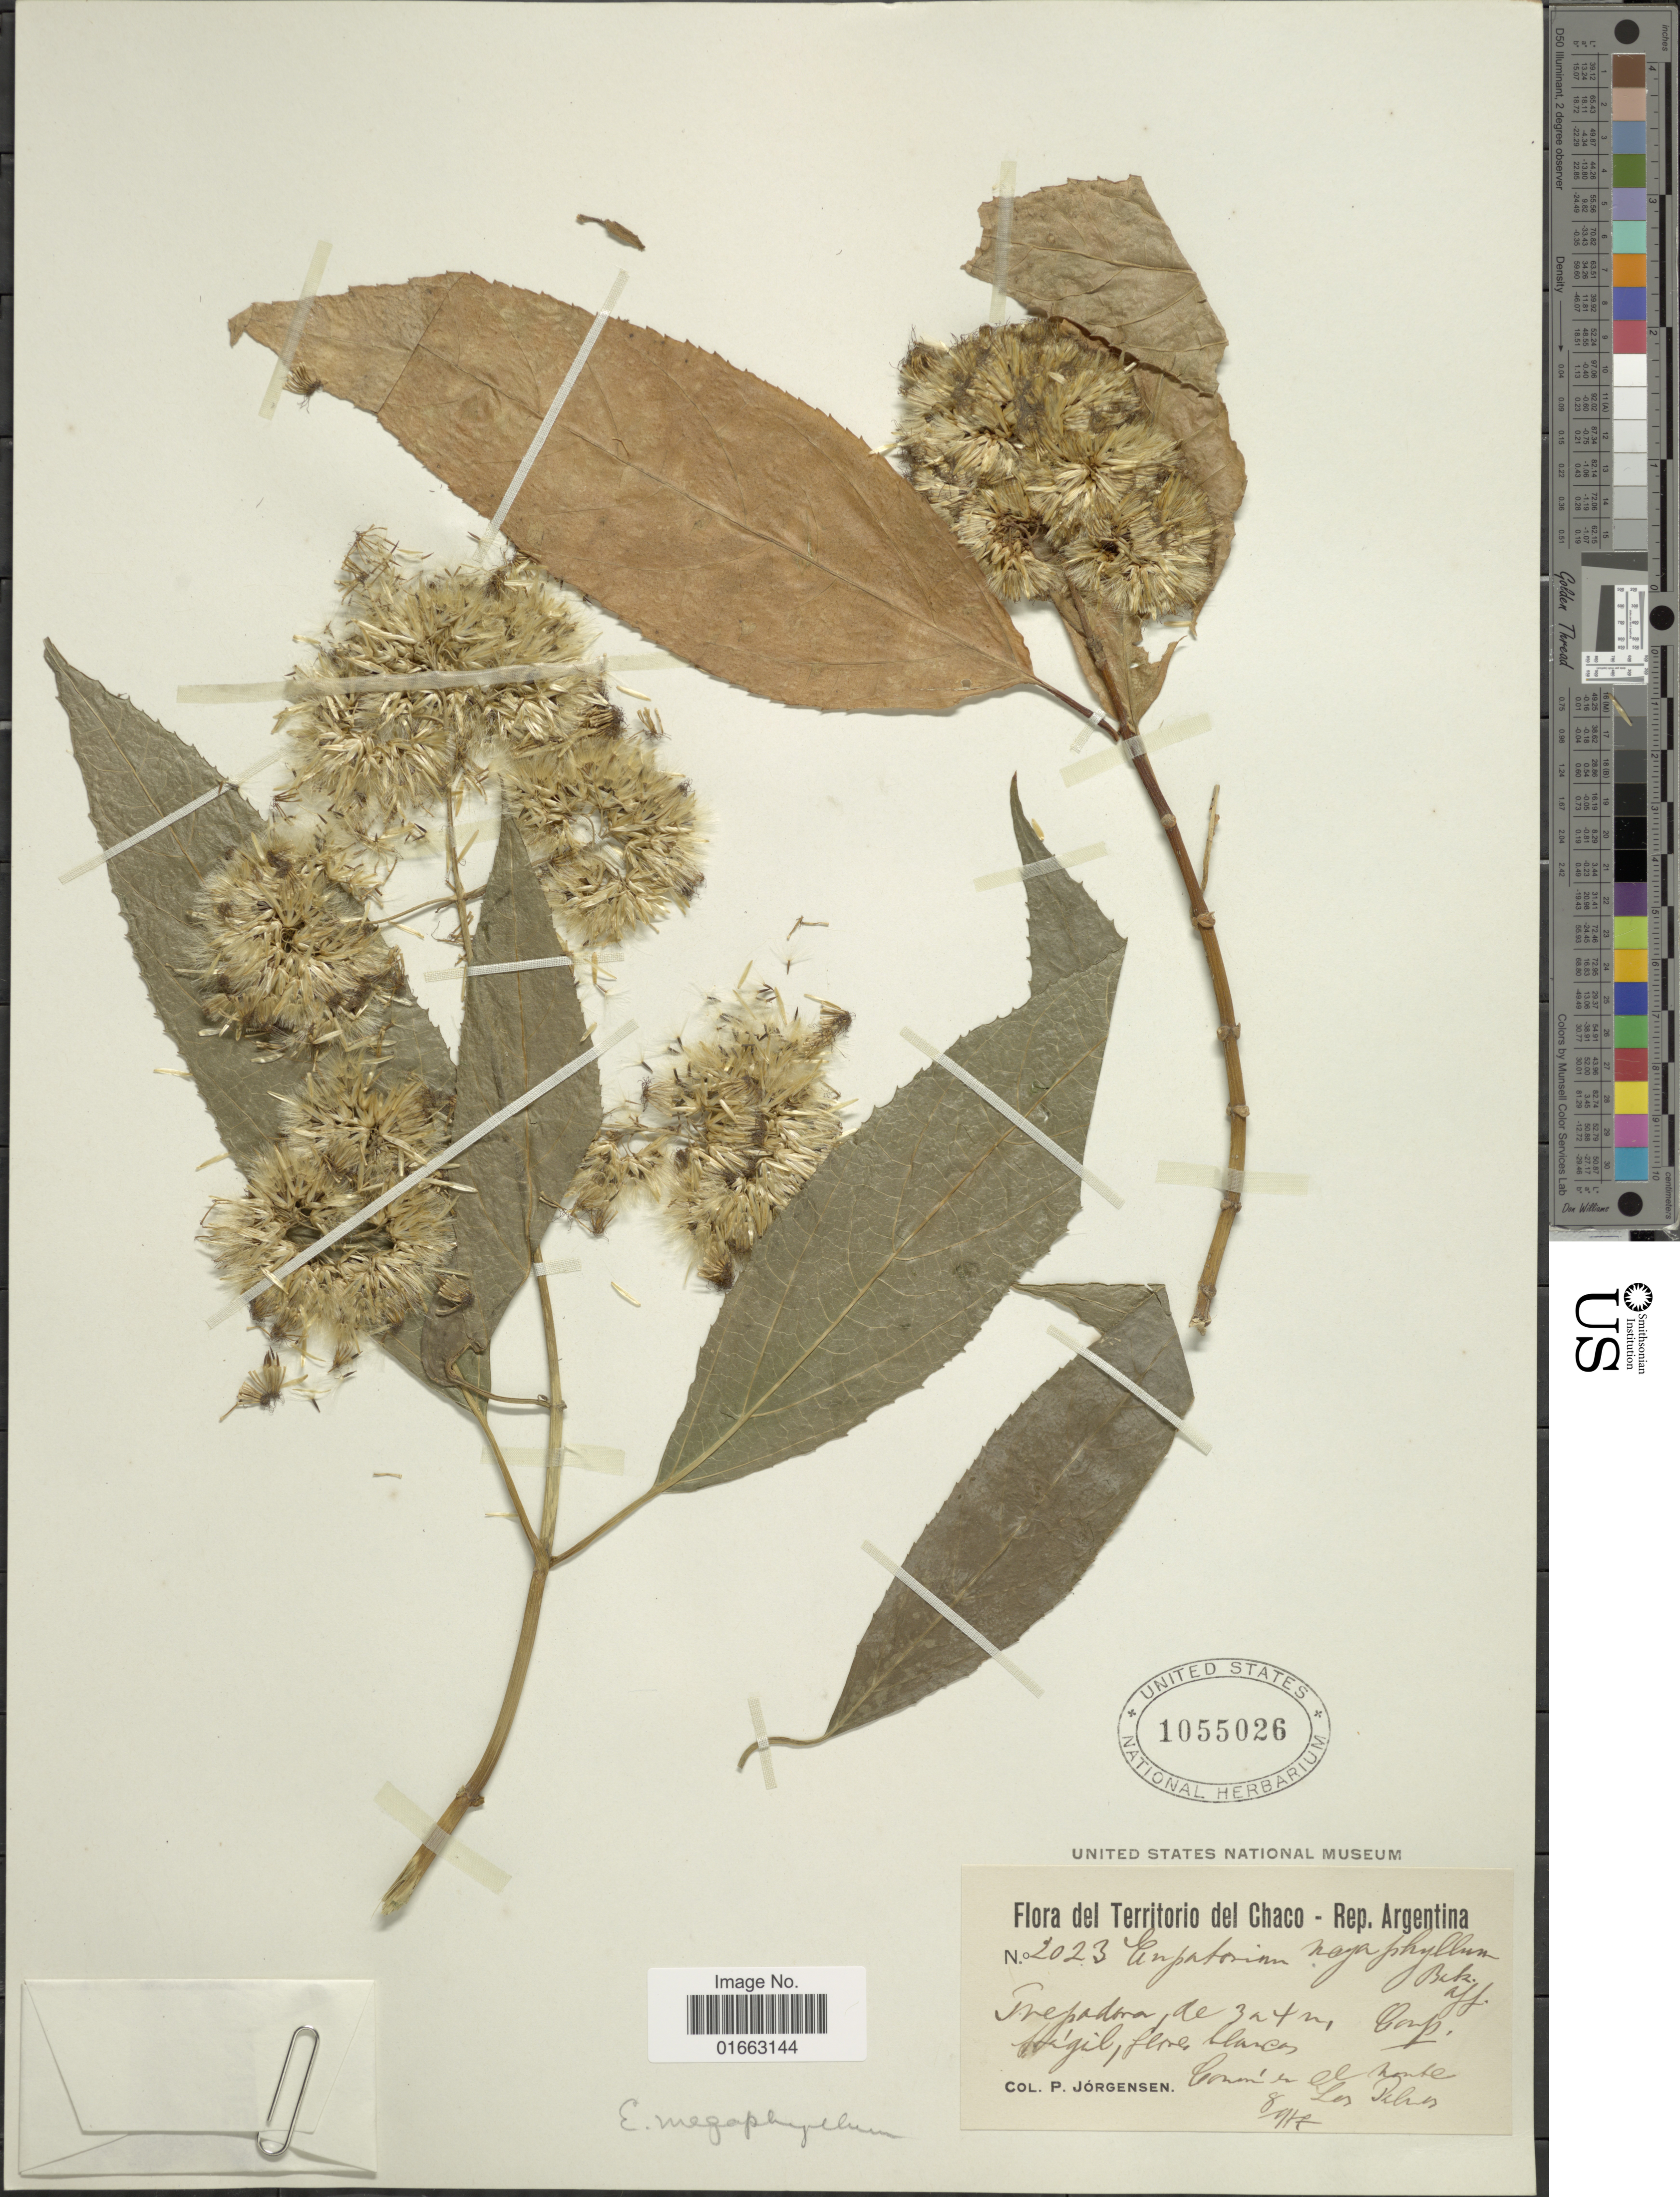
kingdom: Plantae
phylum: Tracheophyta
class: Magnoliopsida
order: Asterales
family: Asteraceae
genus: Critonia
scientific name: Critonia morifolia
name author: (Mill.) R.M. King & H. Rob.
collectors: P. Jörgensen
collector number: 2023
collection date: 1917-08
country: Argentina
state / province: Chaco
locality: commón el monte Las Palmas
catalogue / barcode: US 1055026